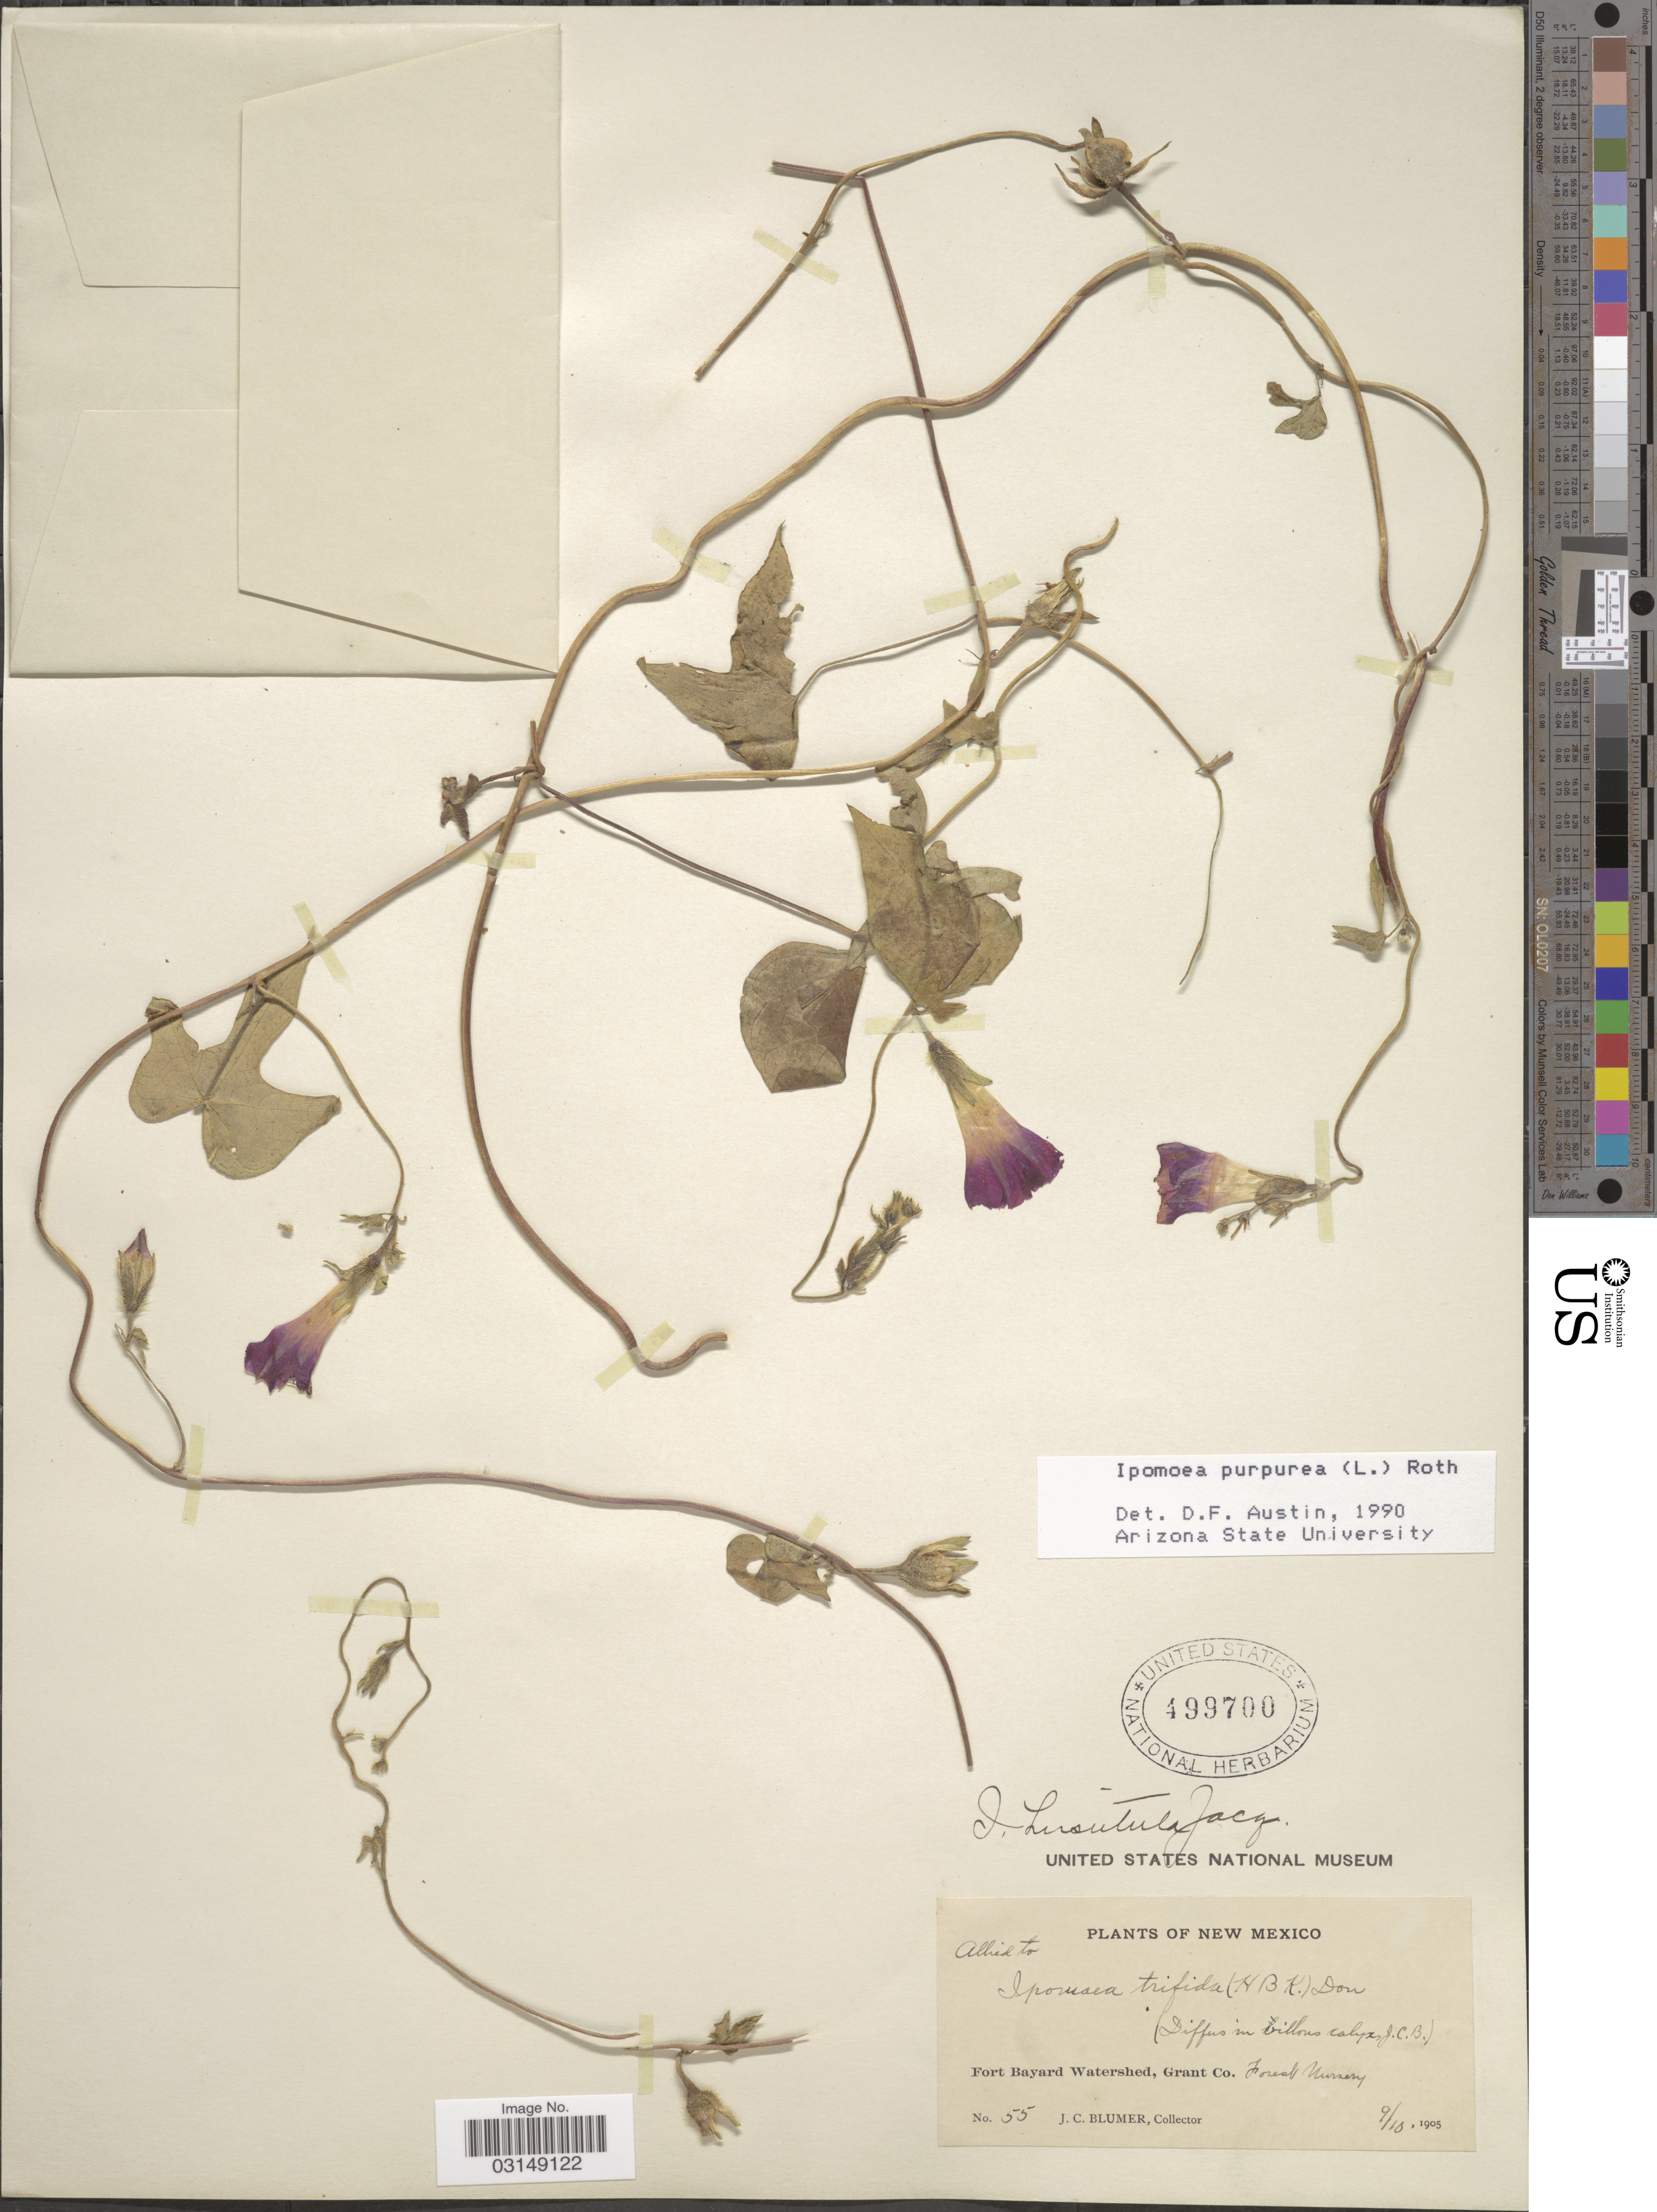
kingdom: Plantae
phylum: Tracheophyta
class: Magnoliopsida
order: Solanales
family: Convolvulaceae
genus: Ipomoea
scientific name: Ipomoea purpurea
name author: (L.) Roth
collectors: J. C. Blumer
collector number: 55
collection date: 1905-09-10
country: United States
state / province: New Mexico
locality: Fort Bayard Watershed, Grant Co. Forest Nursery.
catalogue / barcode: US 499700